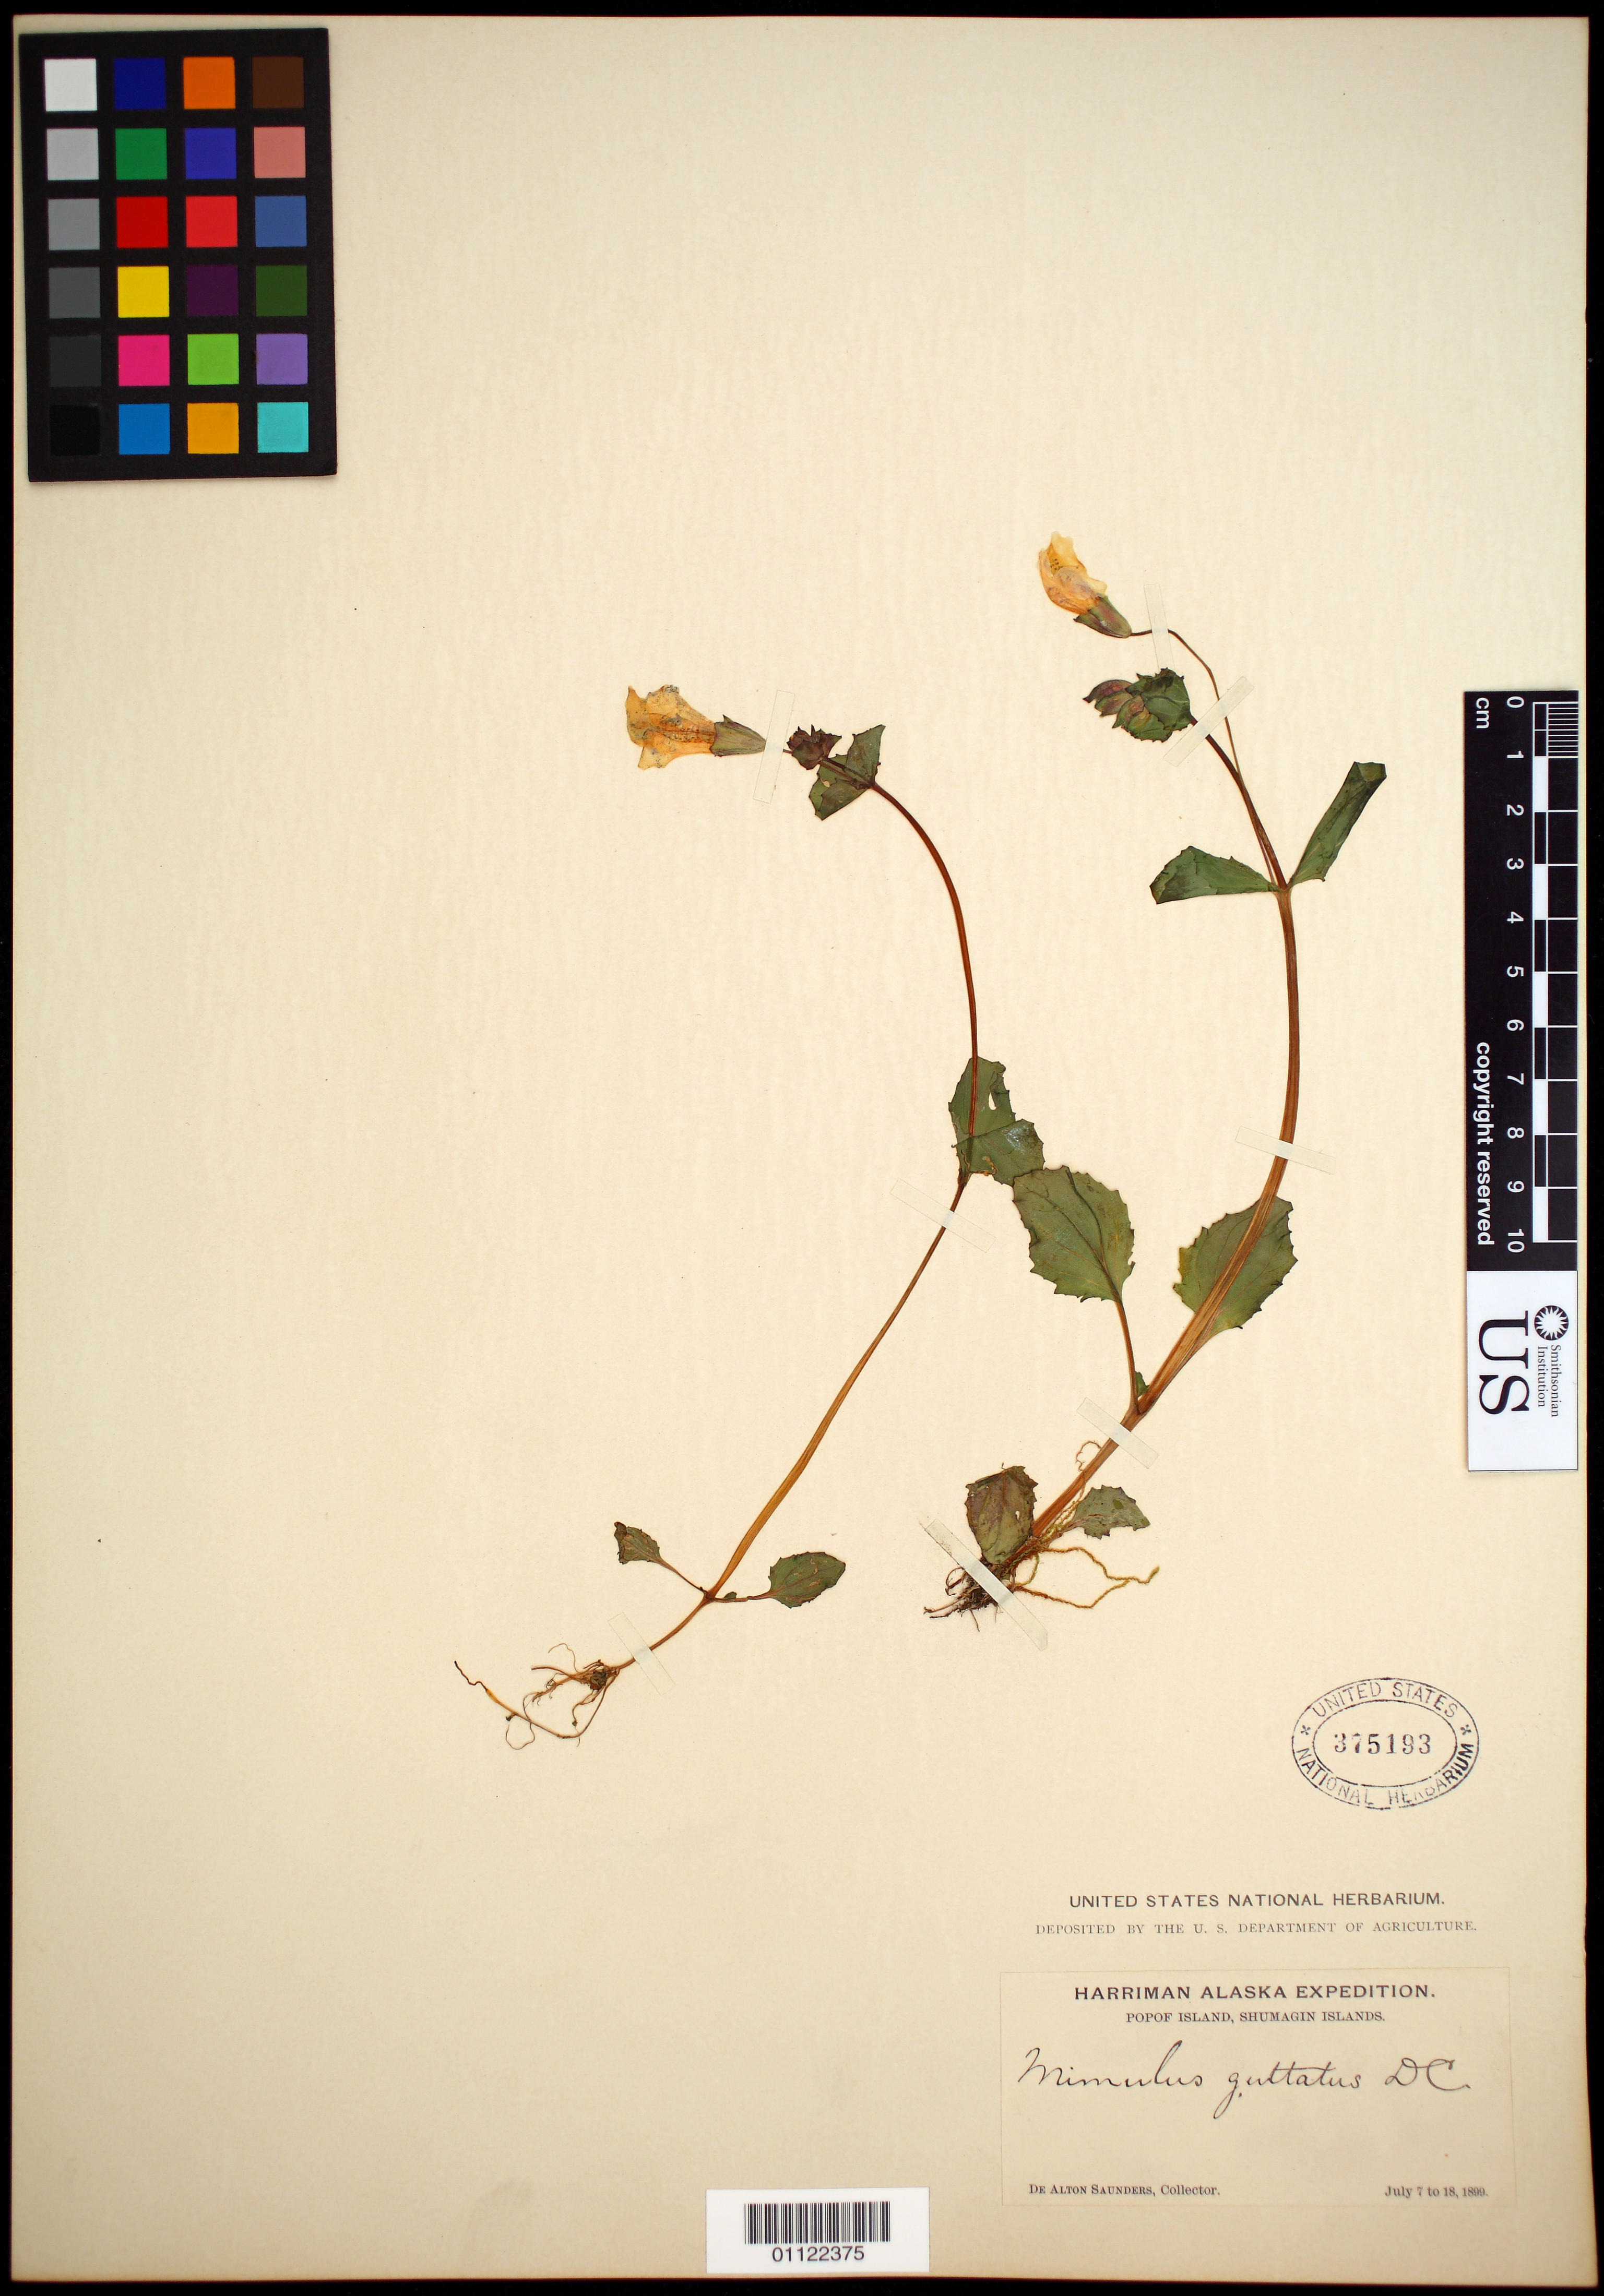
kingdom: Plantae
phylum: Tracheophyta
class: Magnoliopsida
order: Lamiales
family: Phrymaceae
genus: Mimulus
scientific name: Mimulus guttatus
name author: DC.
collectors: D. Saunders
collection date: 1899-07-07/1899-07-18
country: United States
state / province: Alaska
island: Popof Island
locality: Popof Island, Shumagin Islands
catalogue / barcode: US 375193